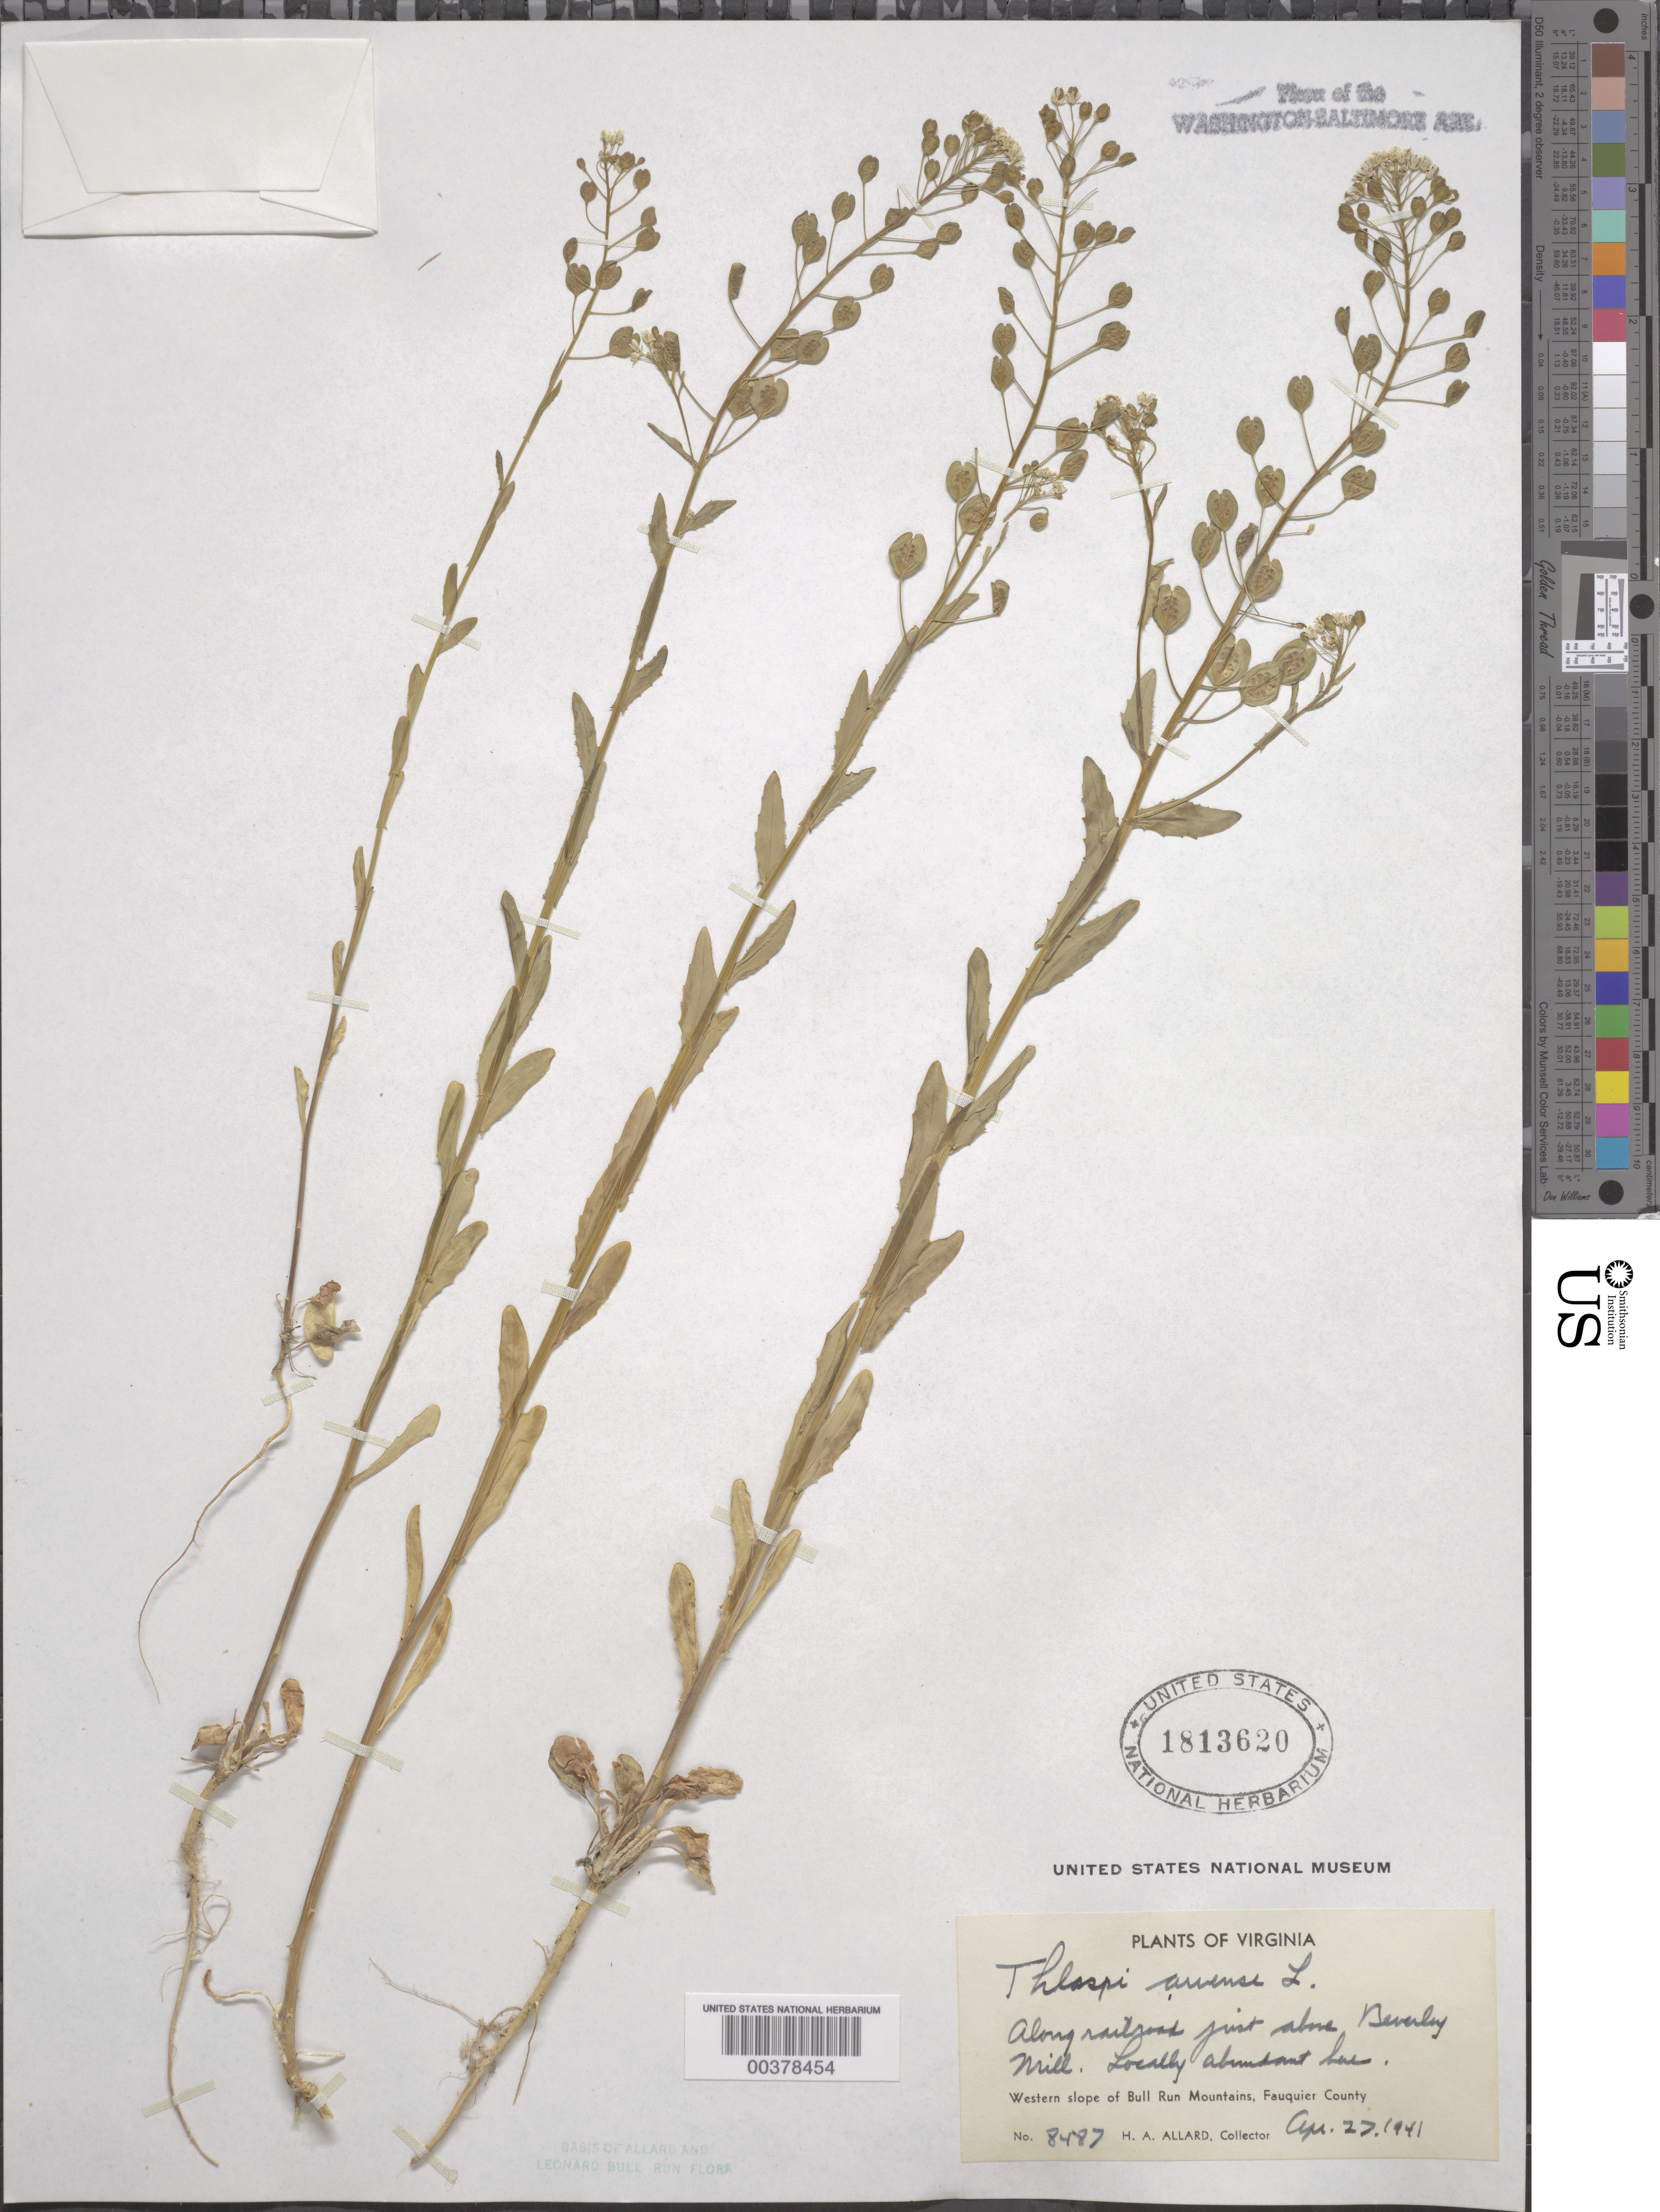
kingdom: Plantae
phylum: Tracheophyta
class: Magnoliopsida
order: Brassicales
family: Brassicaceae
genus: Thlaspi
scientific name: Thlaspi arvense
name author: L.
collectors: H. A. Allard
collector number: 8487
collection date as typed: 27 Apr 1941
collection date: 1941-04-27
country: United States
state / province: Virginia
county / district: Fauquier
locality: Above Beverley Mill Railroad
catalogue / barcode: US 1813620